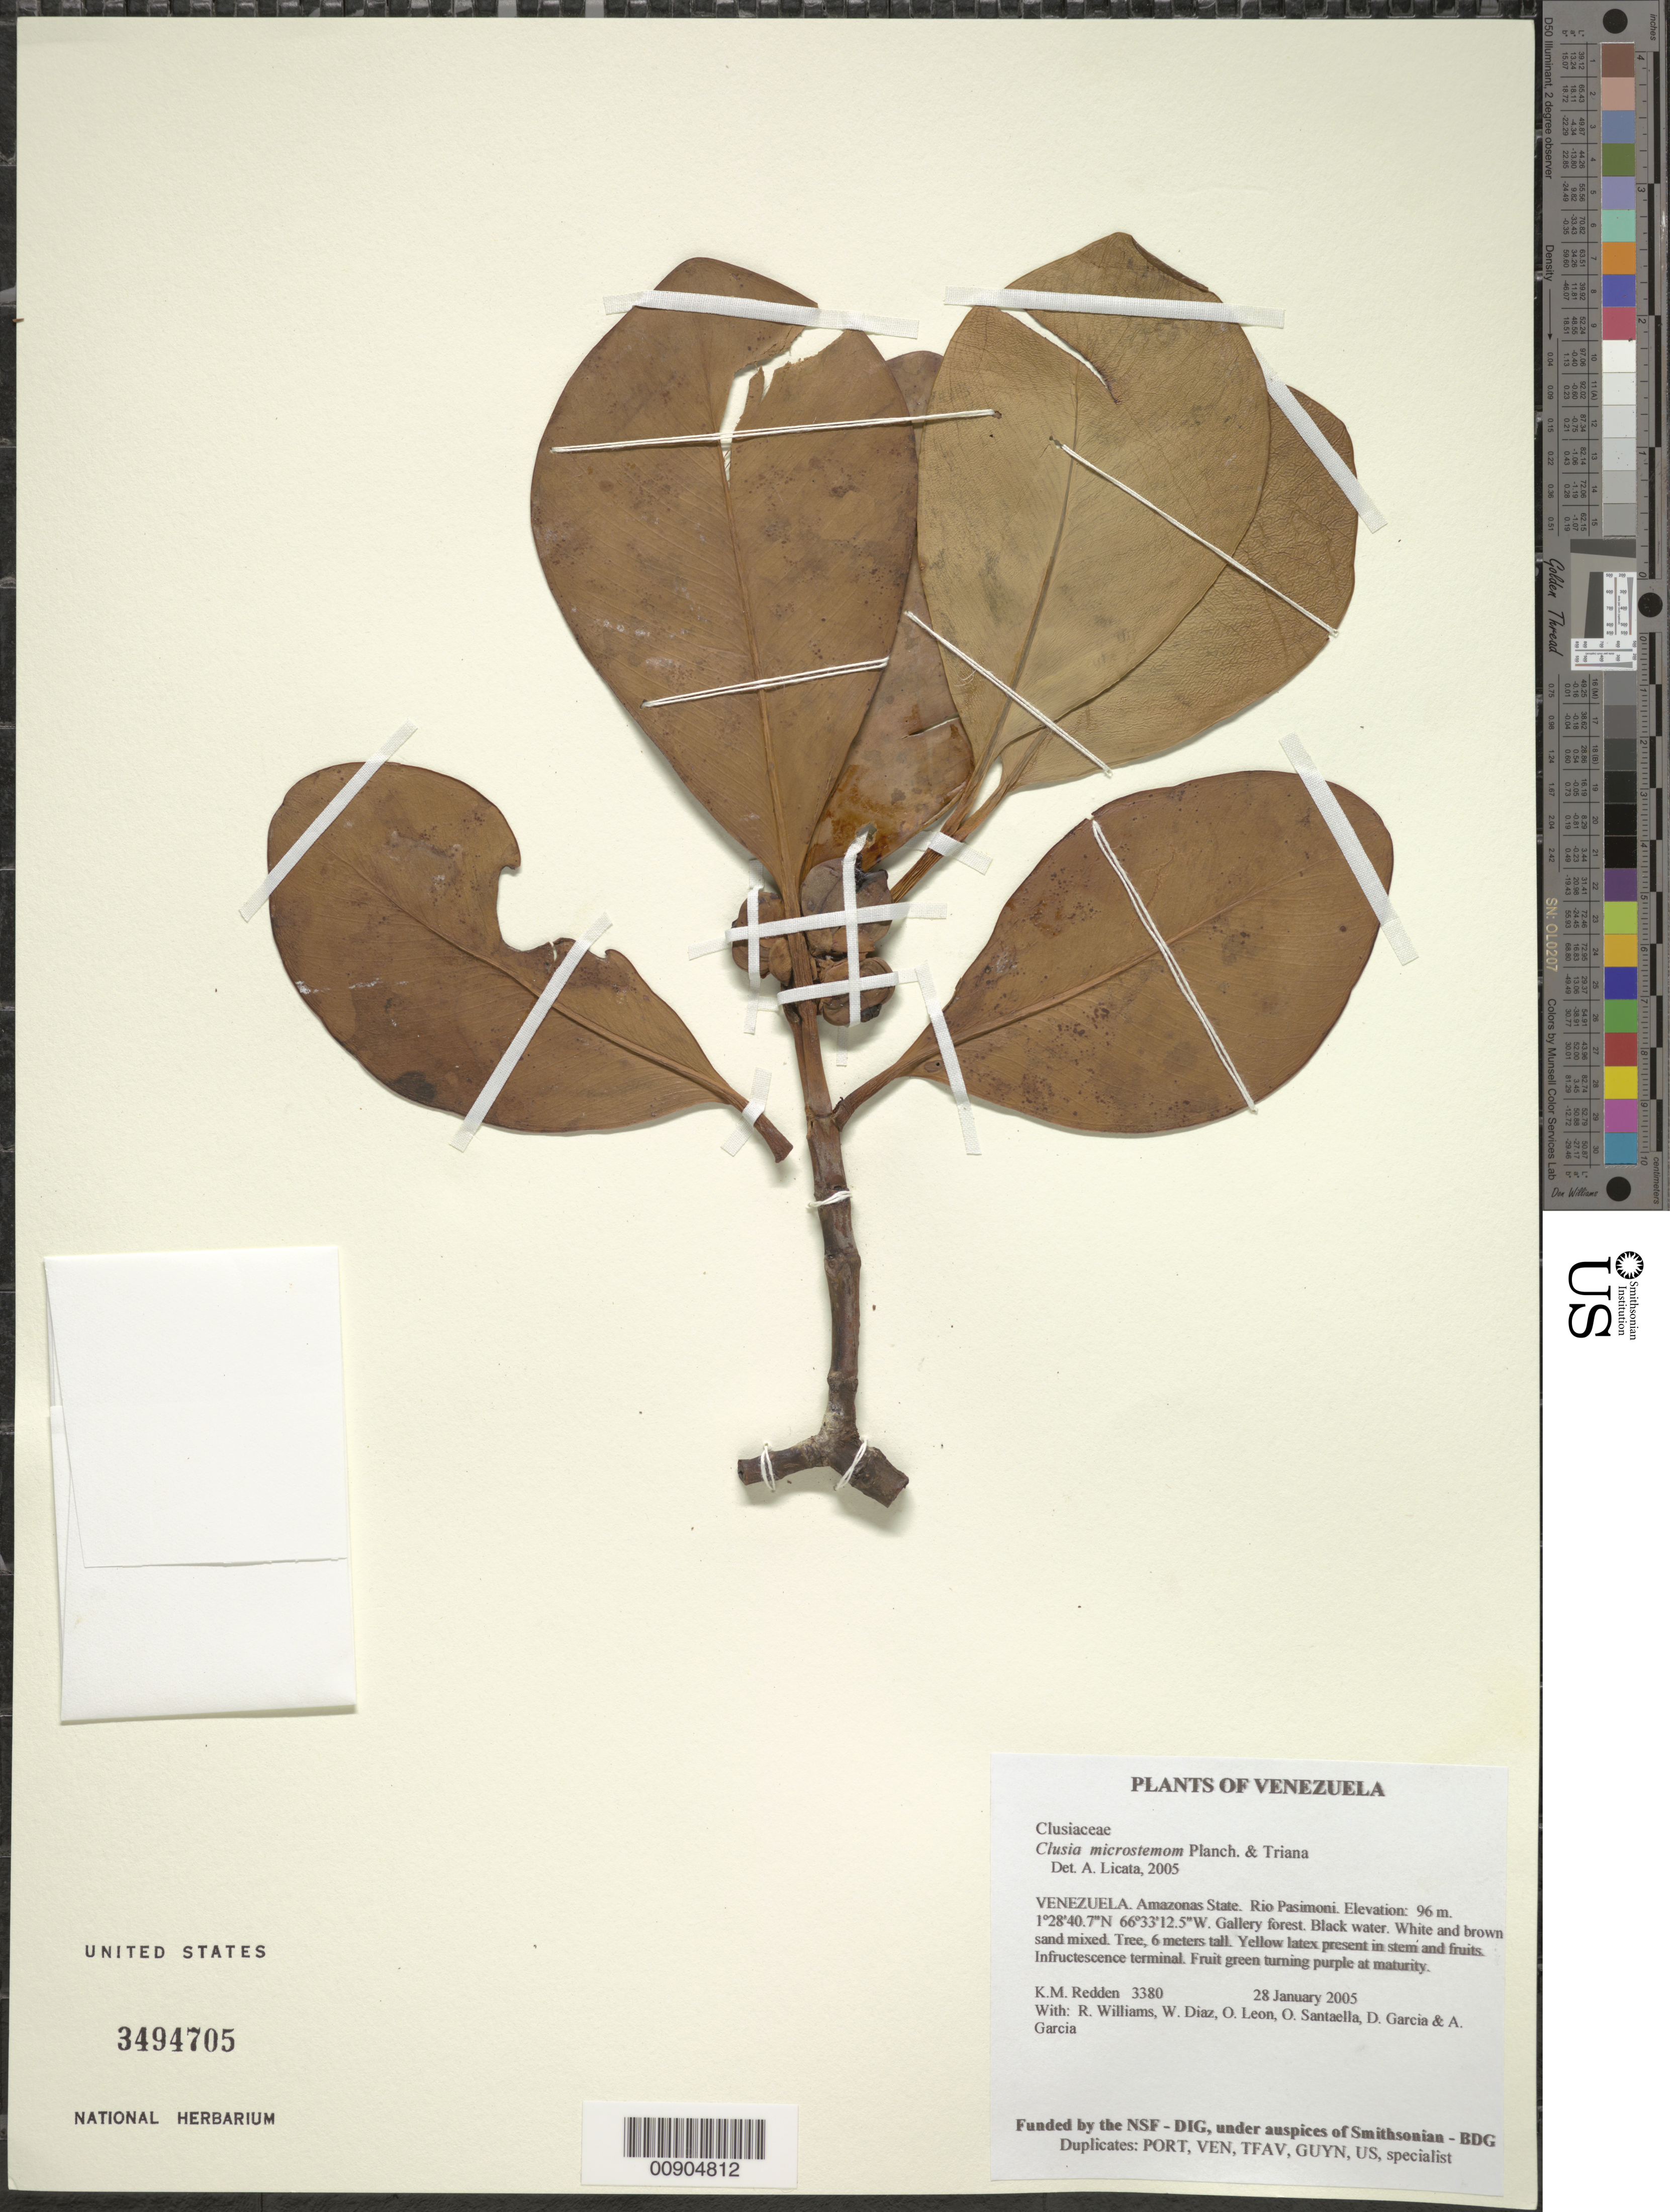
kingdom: Plantae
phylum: Tracheophyta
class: Magnoliopsida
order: Malpighiales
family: Clusiaceae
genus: Clusia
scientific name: Clusia microstemon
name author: Planch. & Triana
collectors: K. M. Redden, R. Williams, W. Díaz P., O. León & et al.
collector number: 3380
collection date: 2005-01-28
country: Venezuela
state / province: Amazonas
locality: Rio Pasimoni.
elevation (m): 96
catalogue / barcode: US 3494705